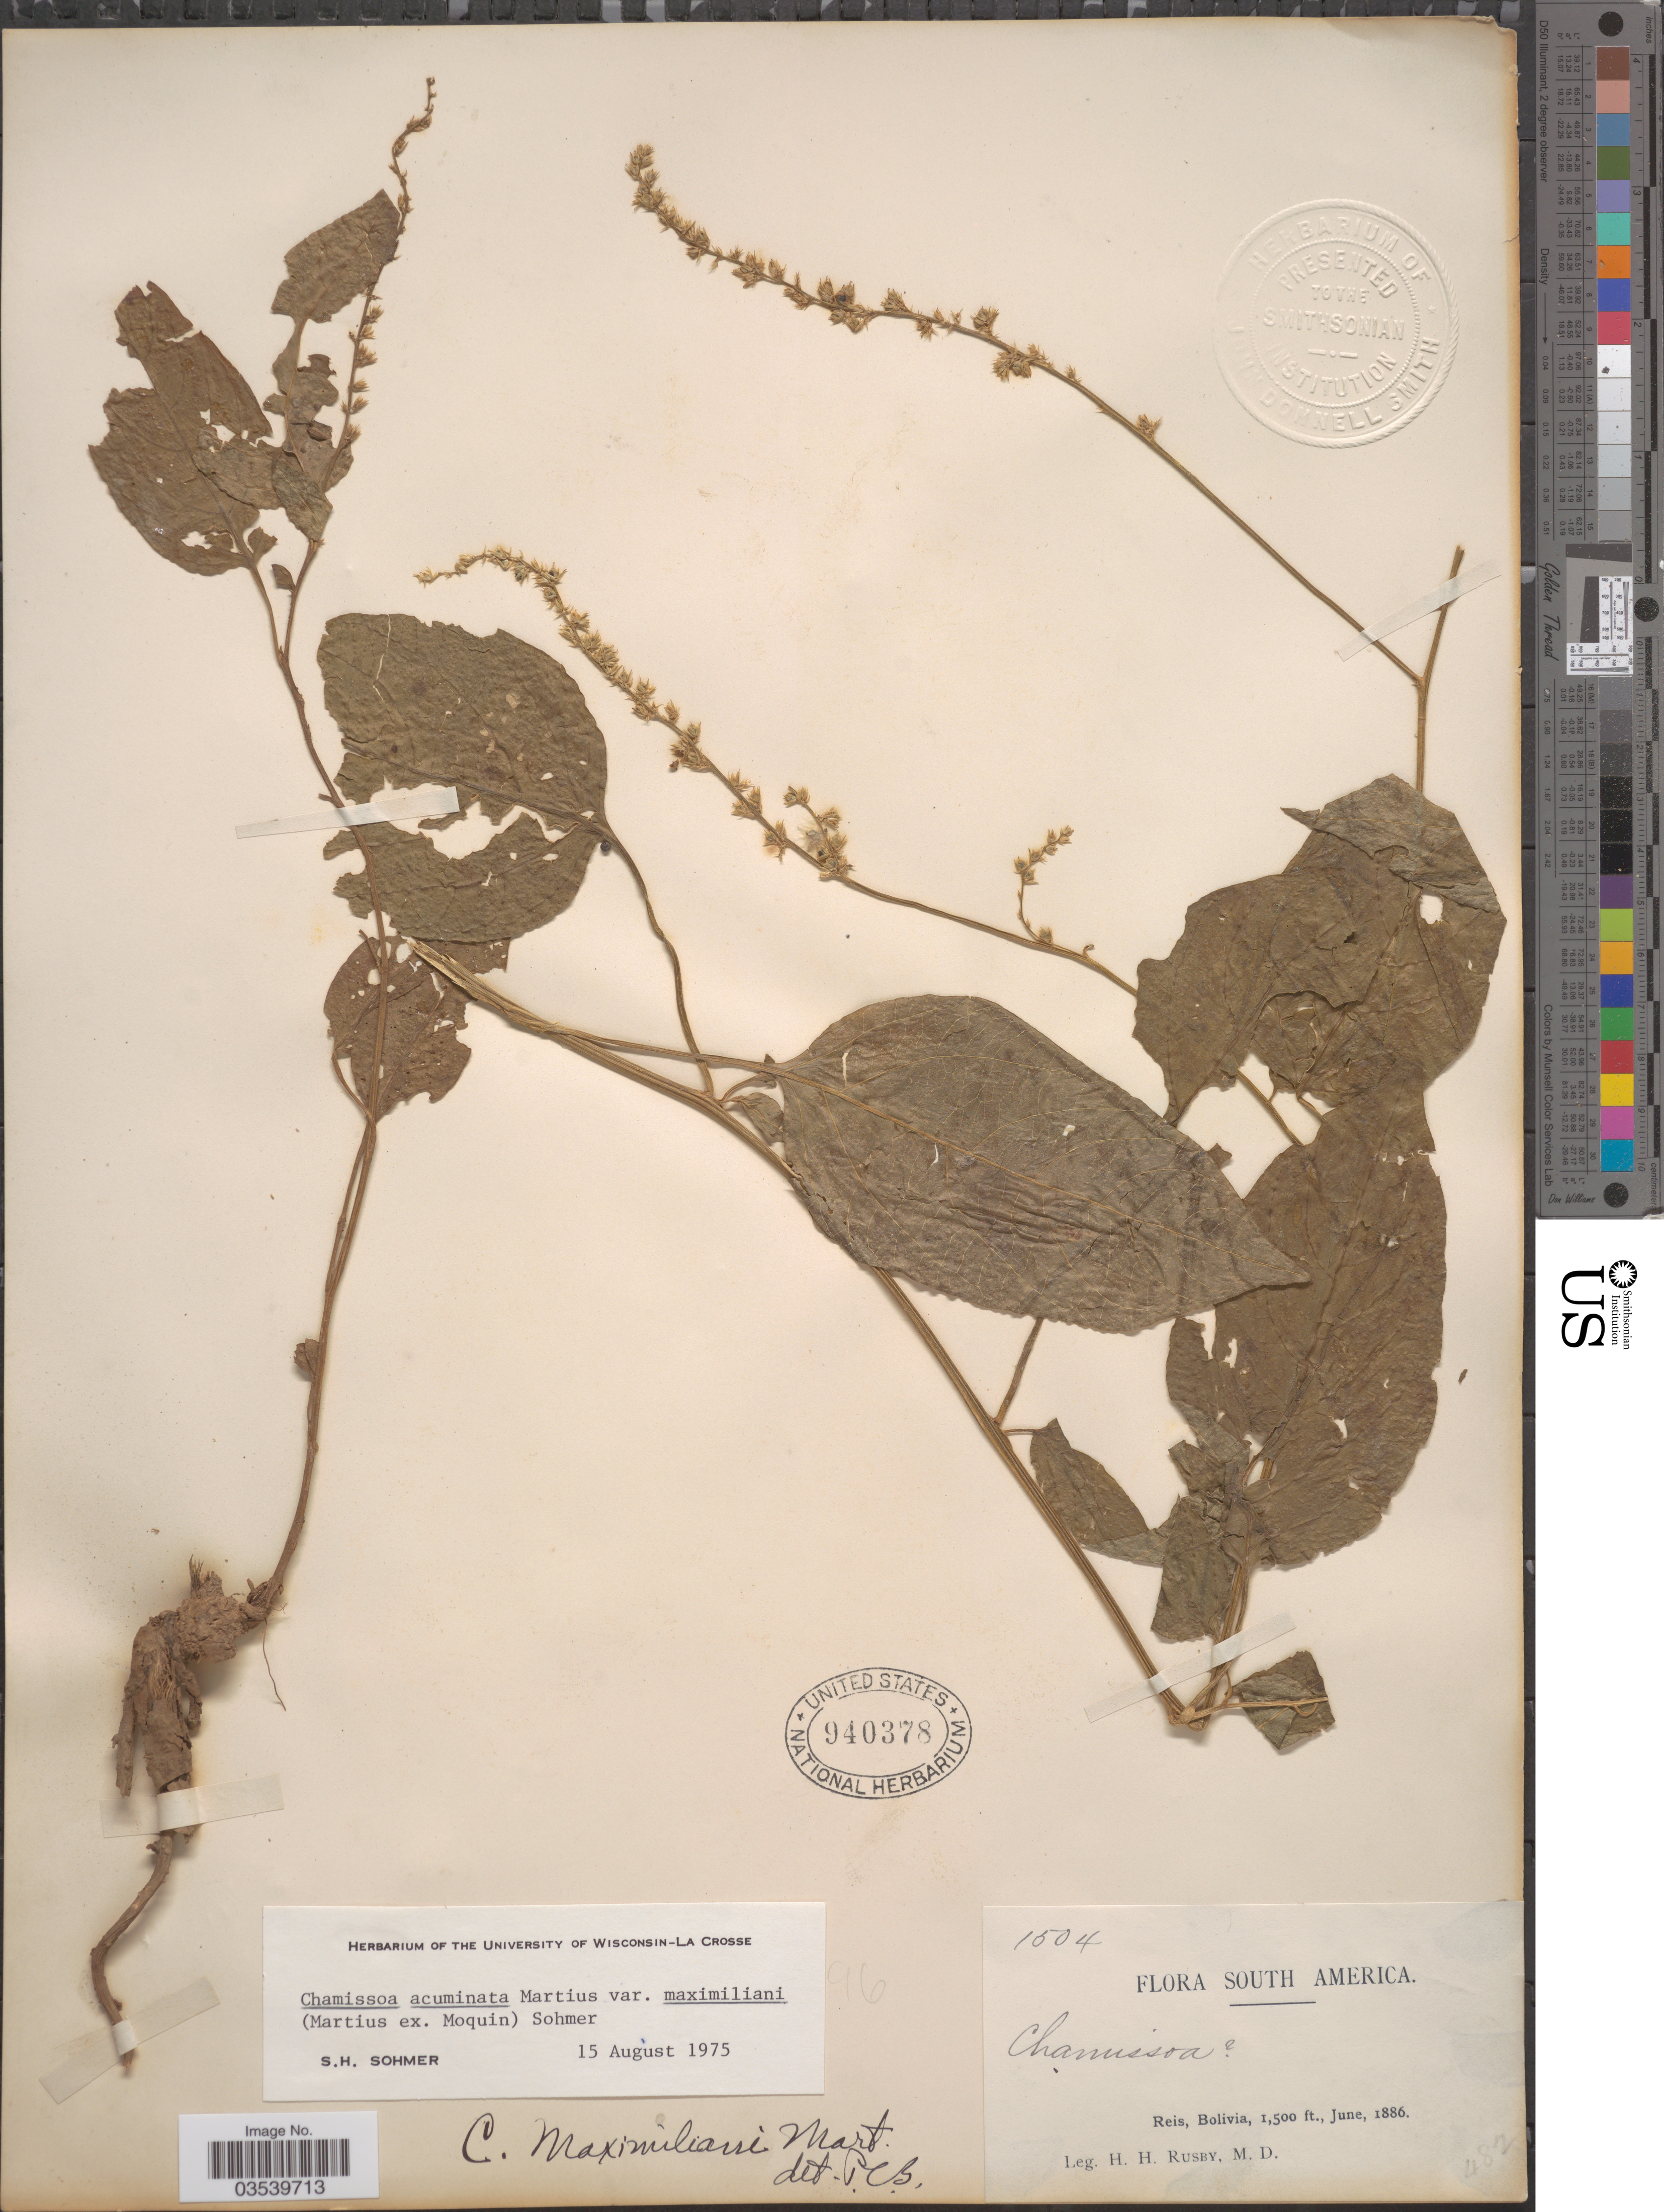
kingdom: Plantae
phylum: Tracheophyta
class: Magnoliopsida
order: Caryophyllales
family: Amaranthaceae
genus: Chamissoa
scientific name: Chamissoa acuminata var. maximiliani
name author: (Mart. ex Moq.) Sohmer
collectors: H. H. Rusby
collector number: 1504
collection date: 1886-06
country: Bolivia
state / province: Pando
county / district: Nicolas Suarez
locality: Reis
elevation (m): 457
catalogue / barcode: US 940378